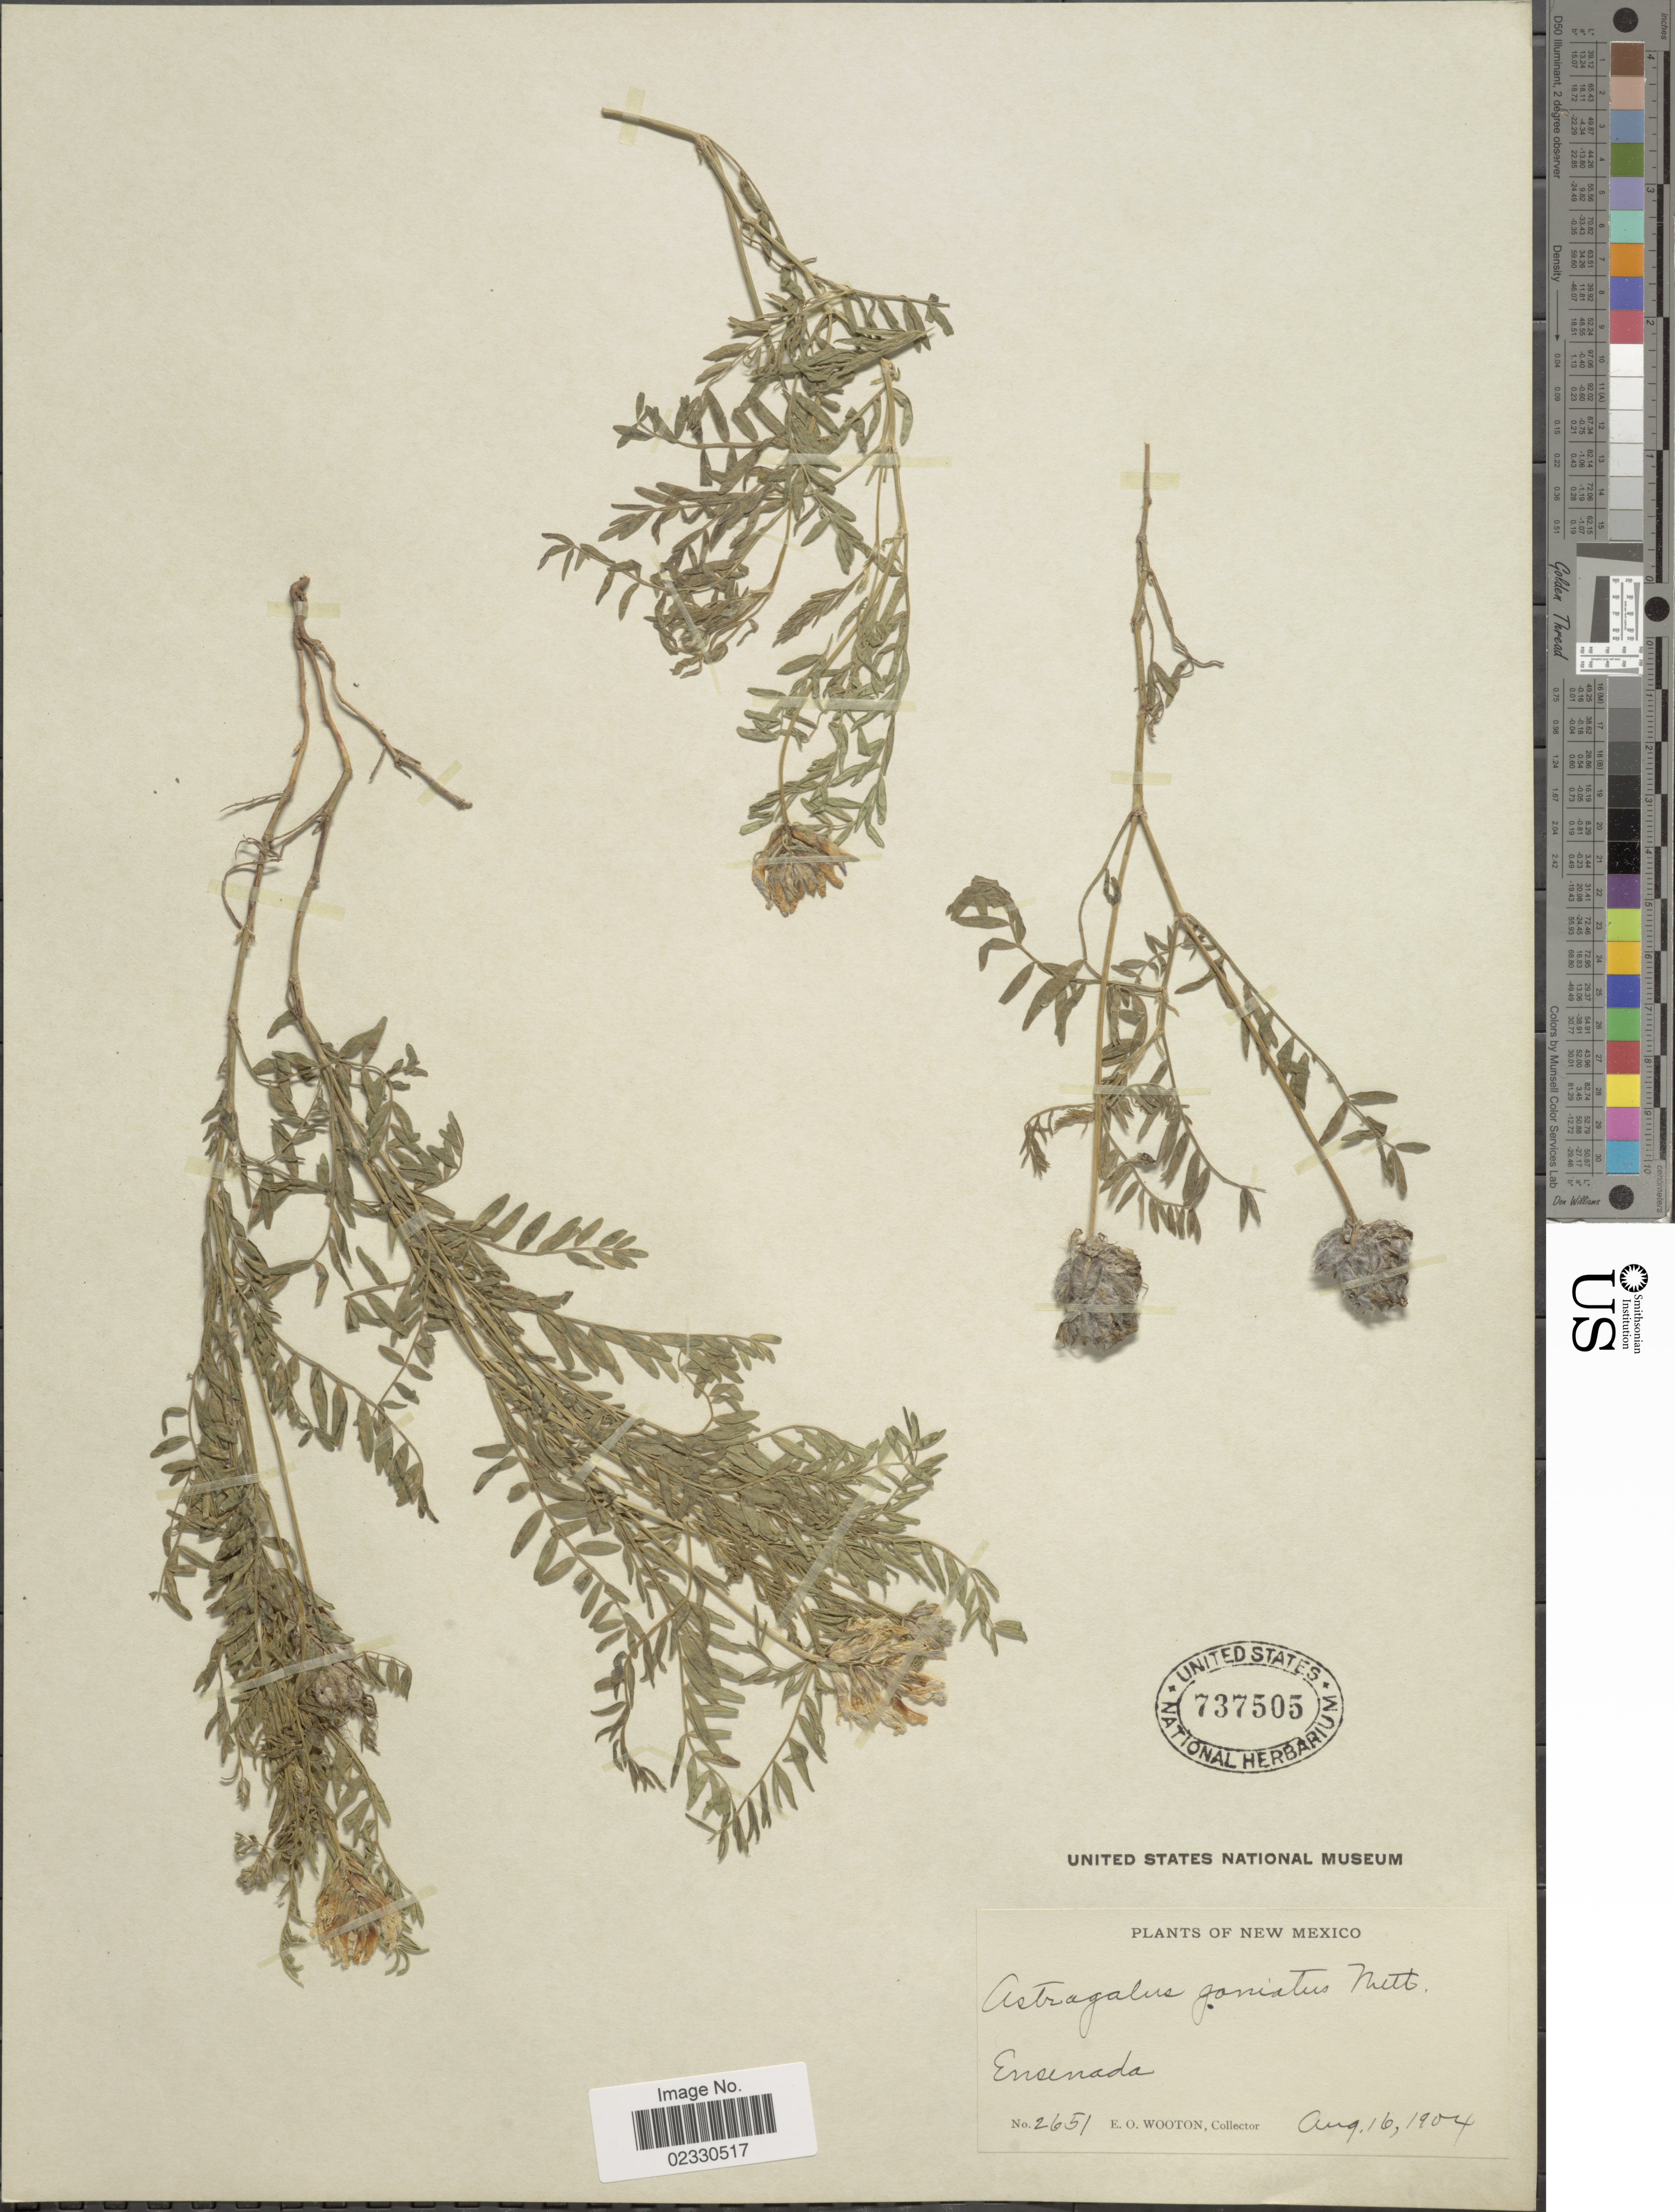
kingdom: Plantae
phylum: Tracheophyta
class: Magnoliopsida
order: Fabales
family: Fabaceae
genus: Astragalus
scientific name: Astragalus dasyglottis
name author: DC.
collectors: E. O. Wooton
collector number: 2651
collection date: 1904-08-16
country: United States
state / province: New Mexico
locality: Ensenada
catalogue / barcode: US 737505